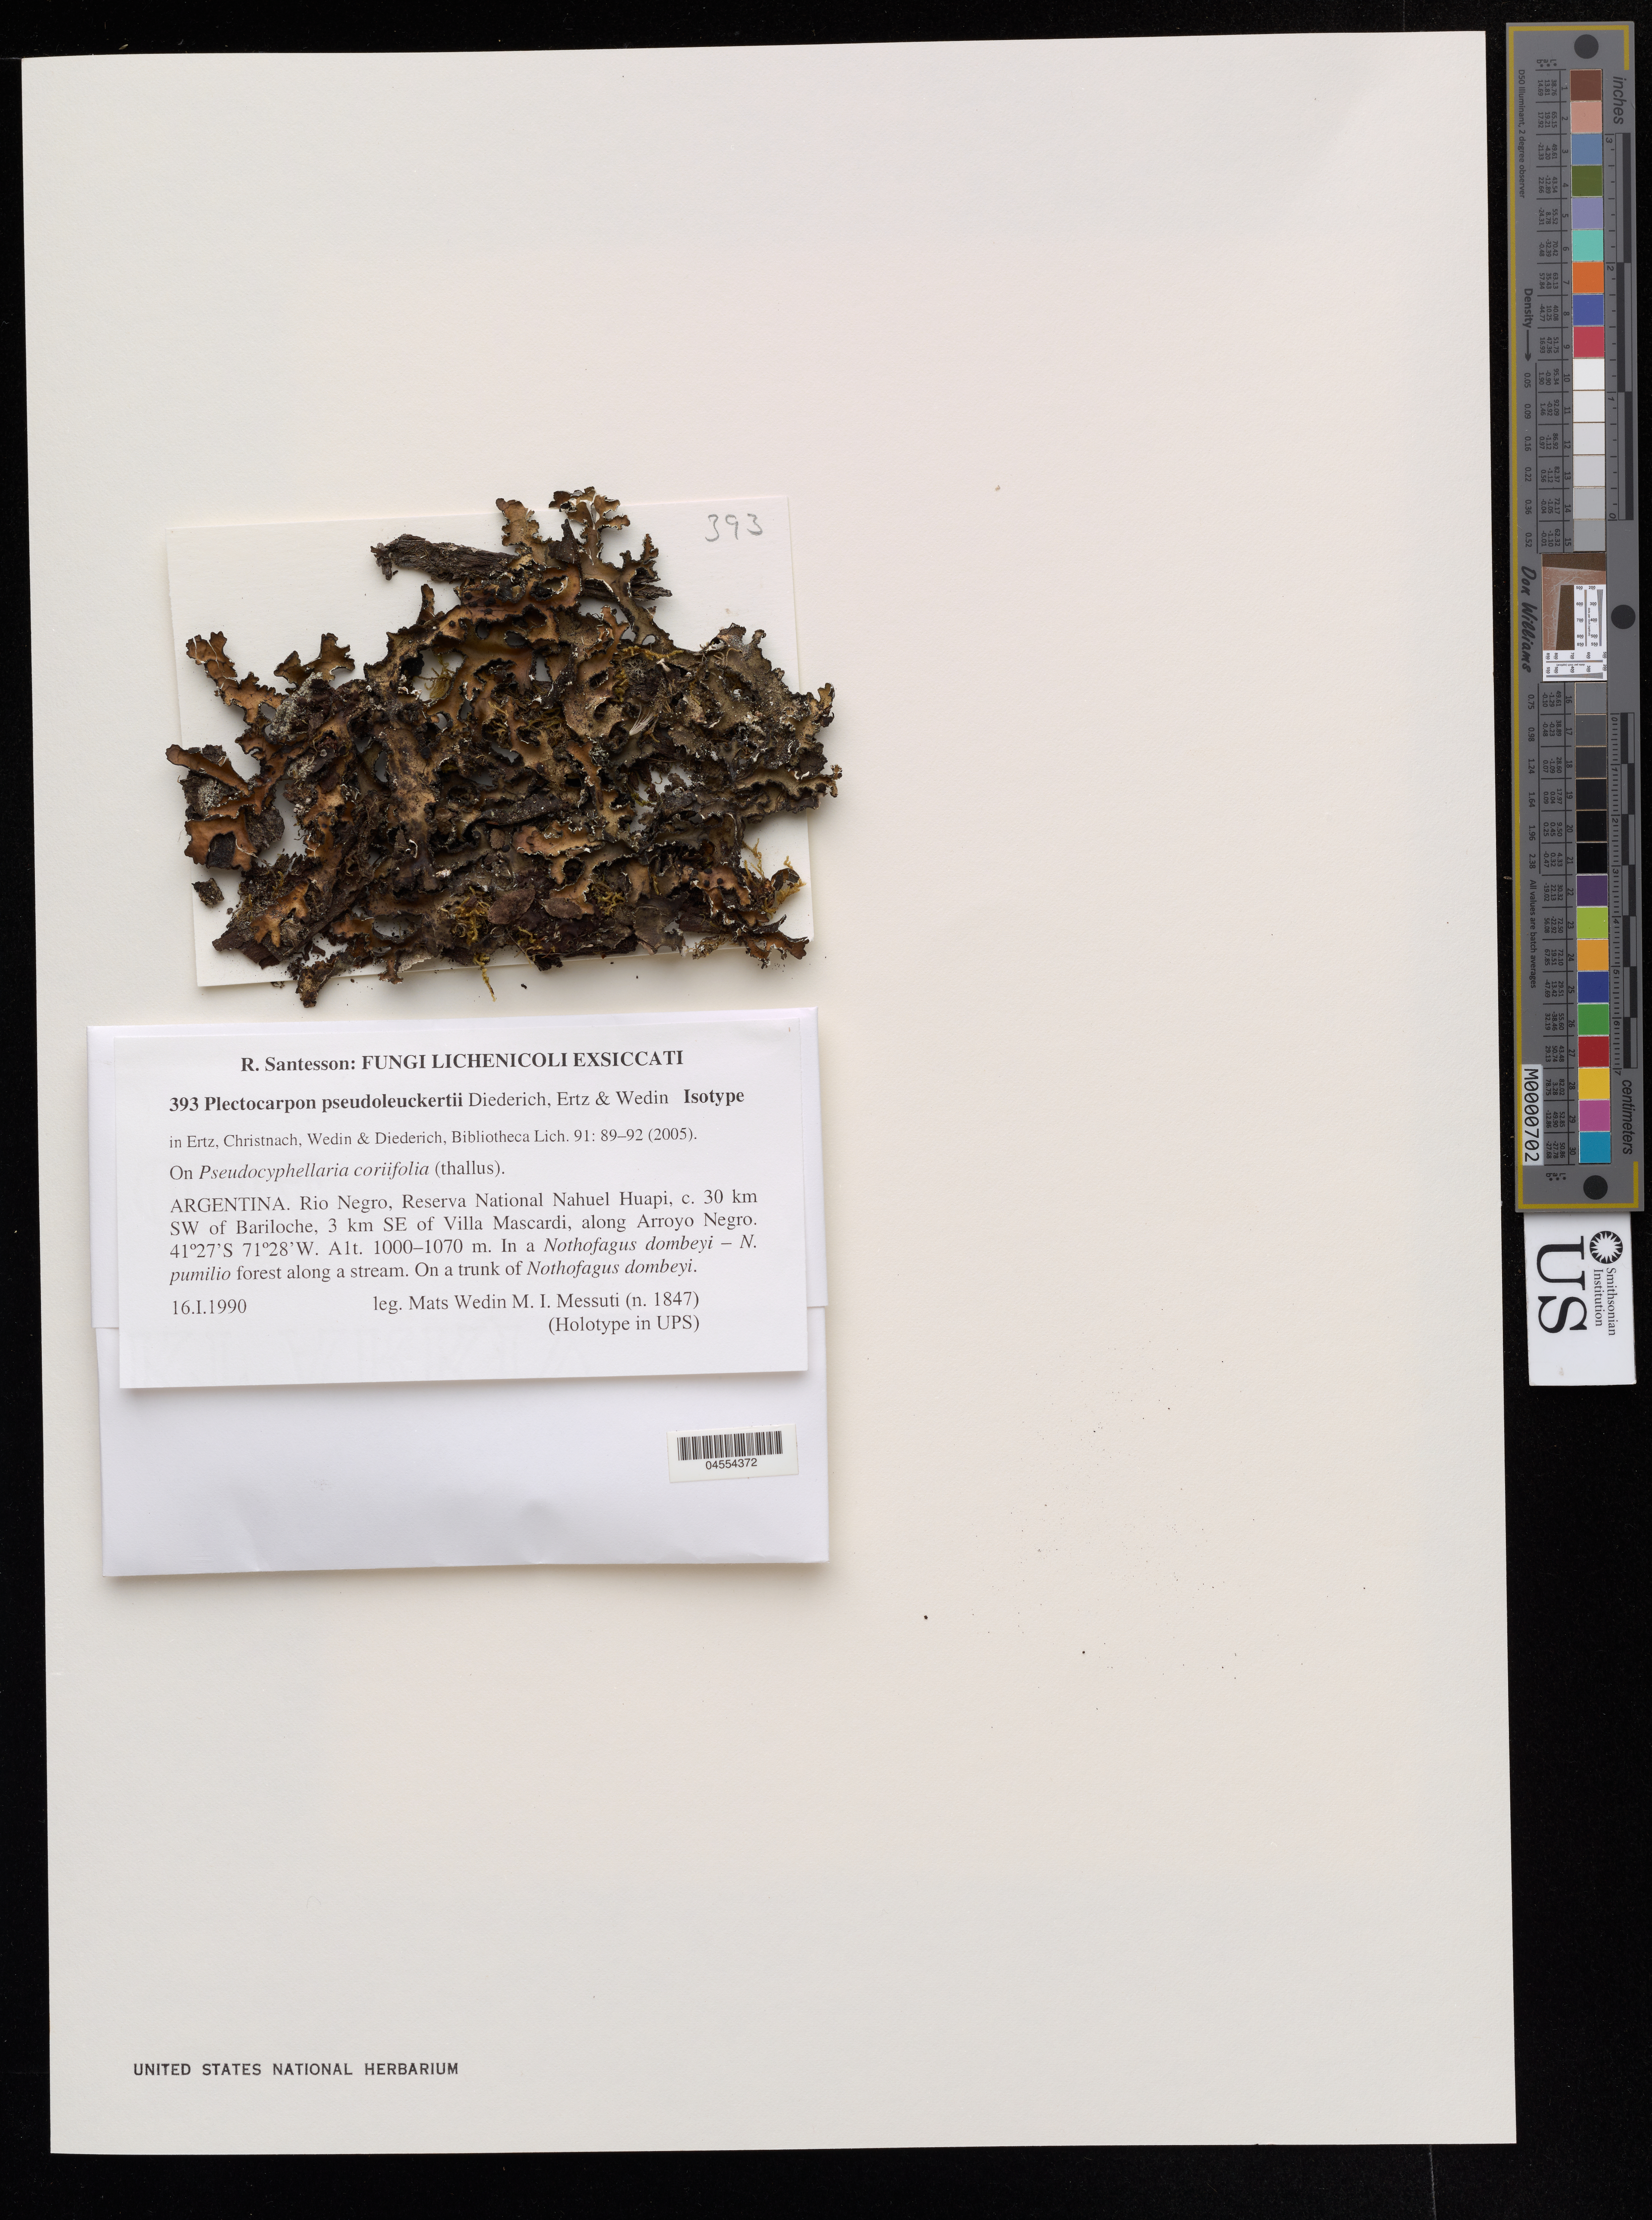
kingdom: Fungi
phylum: Ascomycota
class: Arthoniomycetes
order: Arthoniales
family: Lecanographaceae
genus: Plectocarpon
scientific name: Plectocarpon pseudoleuckertii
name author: Diederich et al.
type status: Isotype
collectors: M. Wedin & M. Messuti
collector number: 1847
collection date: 1990-01-16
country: Argentina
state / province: Rio Negro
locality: Reserva National Nahuel Huapi, c. 30 km SW of Bariloche, 3 km SE of Villa Mascardi, along Arroyo Negro.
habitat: on Pseudocyphellaria coriifolia (thallus)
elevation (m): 1000